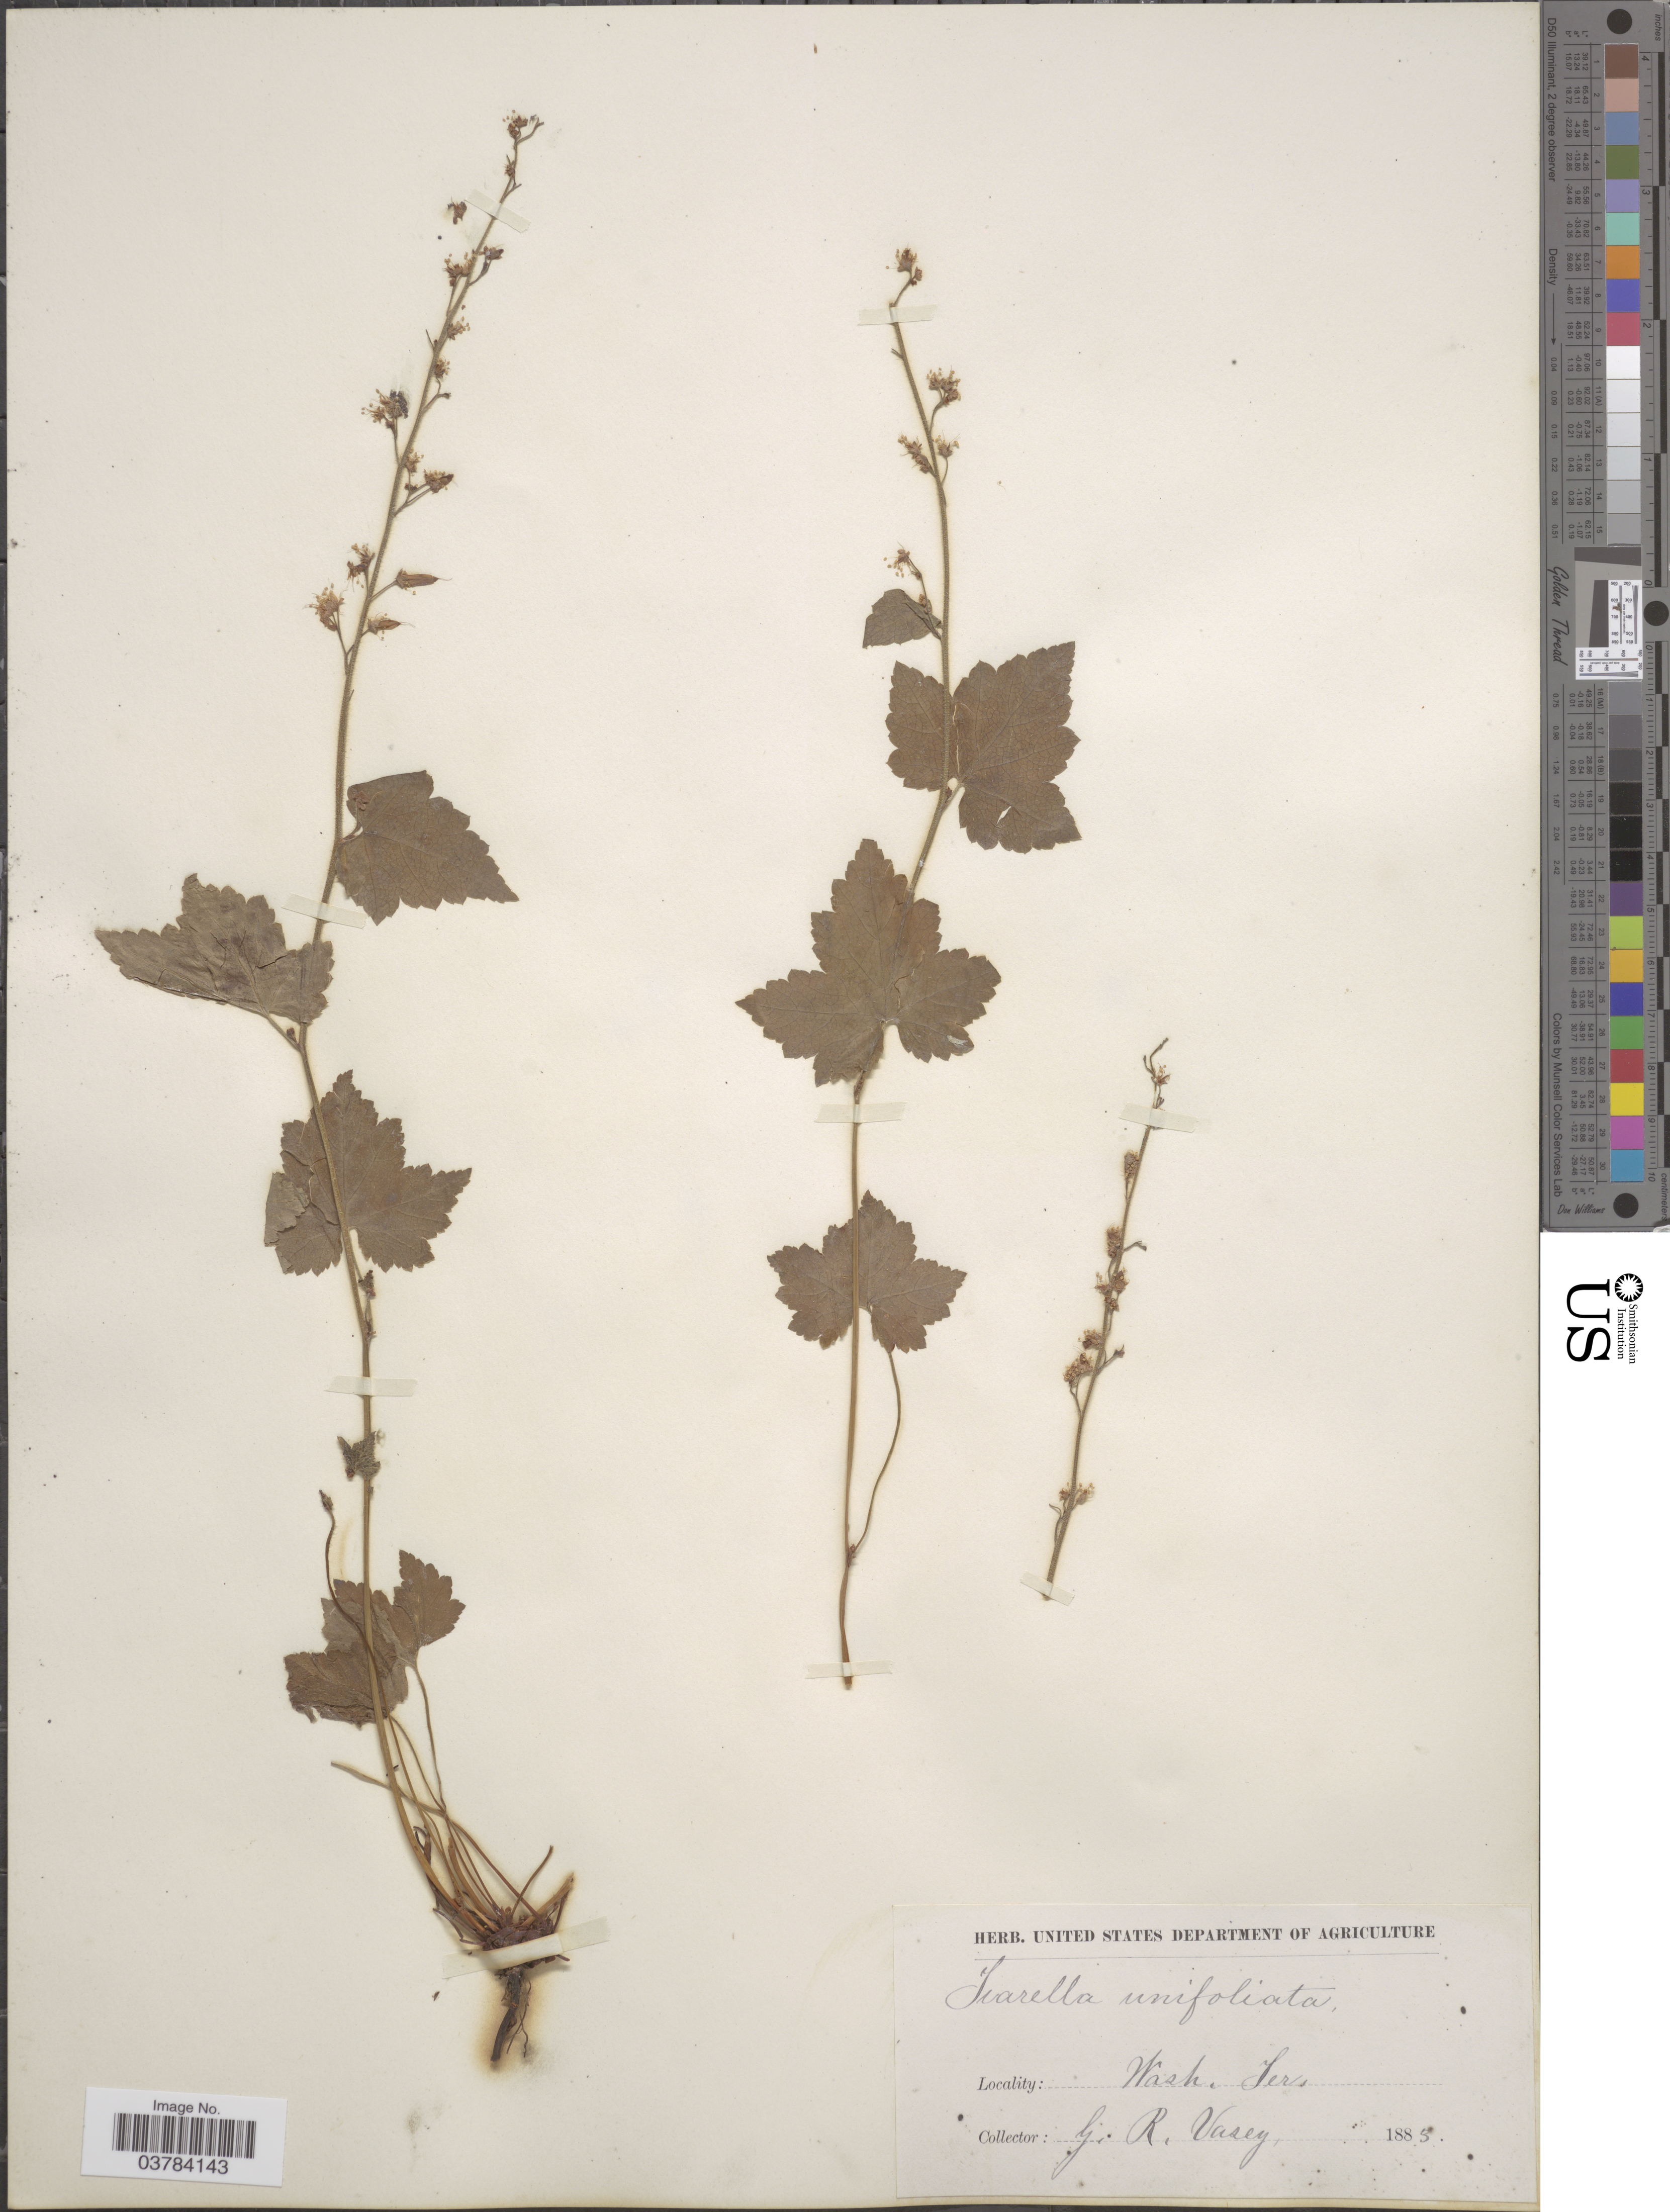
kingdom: Plantae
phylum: Tracheophyta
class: Magnoliopsida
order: Saxifragales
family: Saxifragaceae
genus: Tiarella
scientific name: Tiarella unifoliata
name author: Hook.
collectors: G. R. Vasey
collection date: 1885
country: United States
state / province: Washington